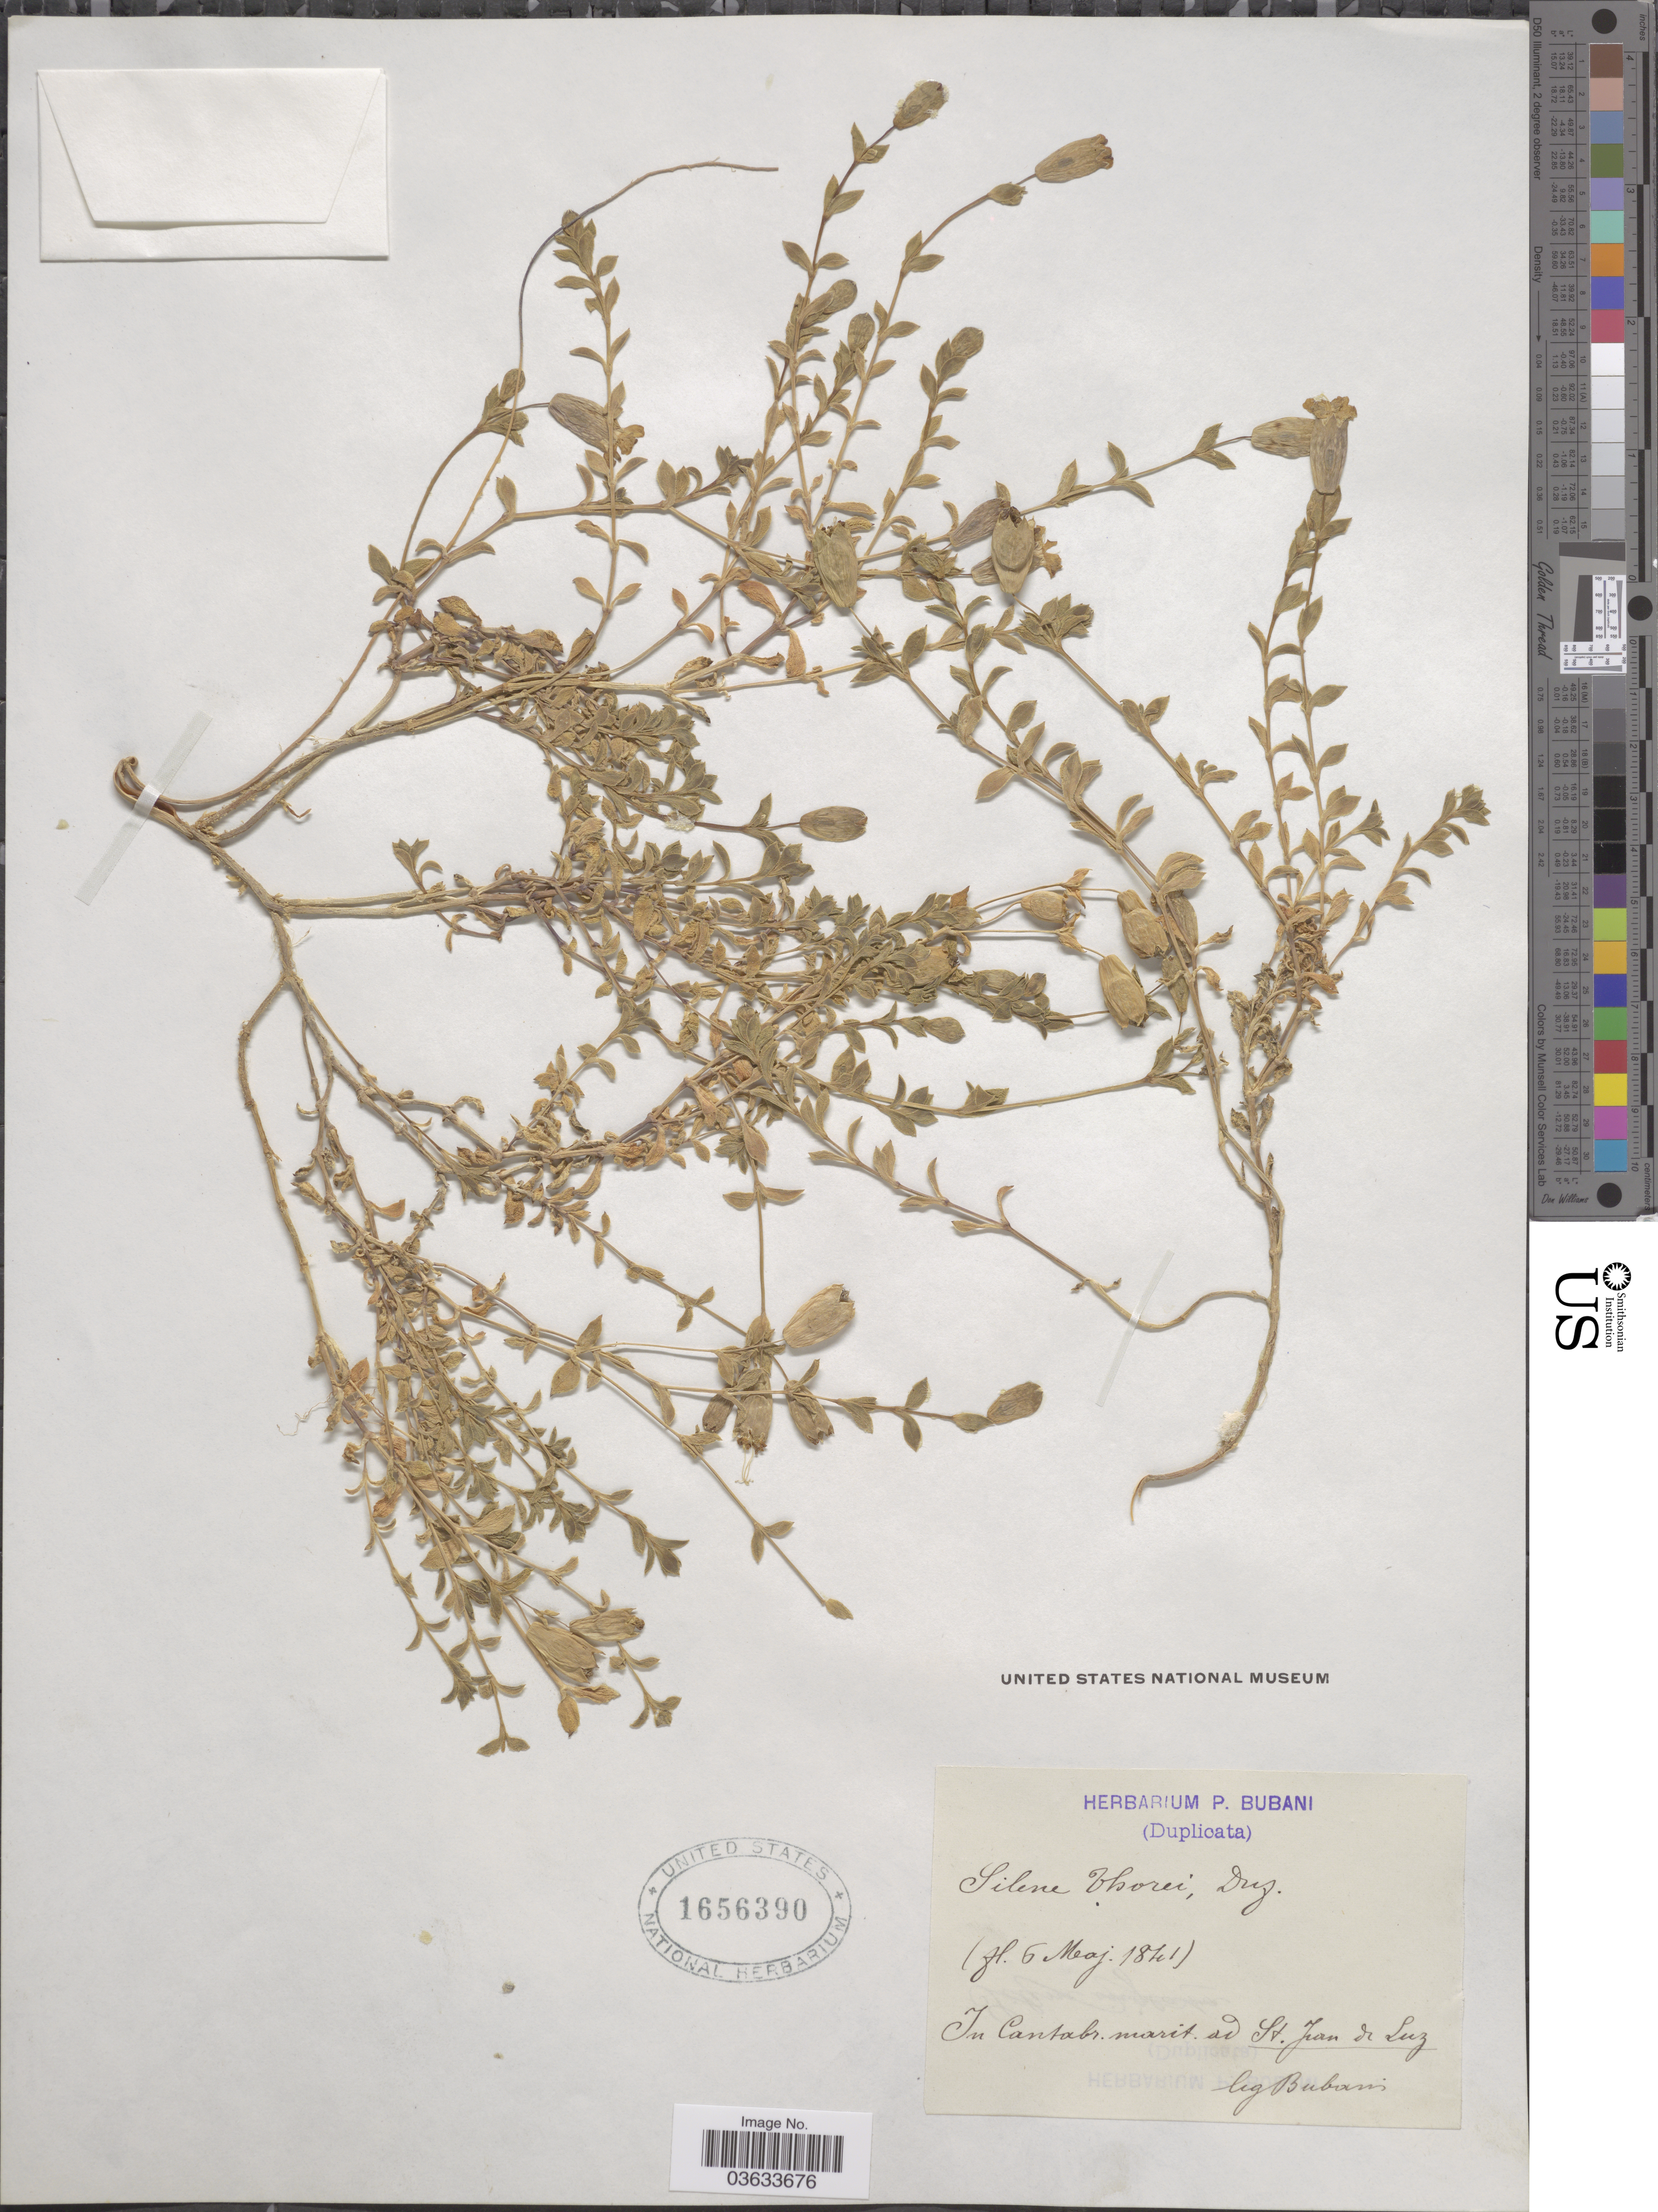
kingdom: Plantae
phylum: Tracheophyta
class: Magnoliopsida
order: Caryophyllales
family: Caryophyllaceae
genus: Silene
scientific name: Silene thorei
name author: Dufour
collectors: P. Bubani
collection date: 1841-05-06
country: Spain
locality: In Cantabr. marit. ad St. Juan de Luz.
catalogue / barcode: US 1656390